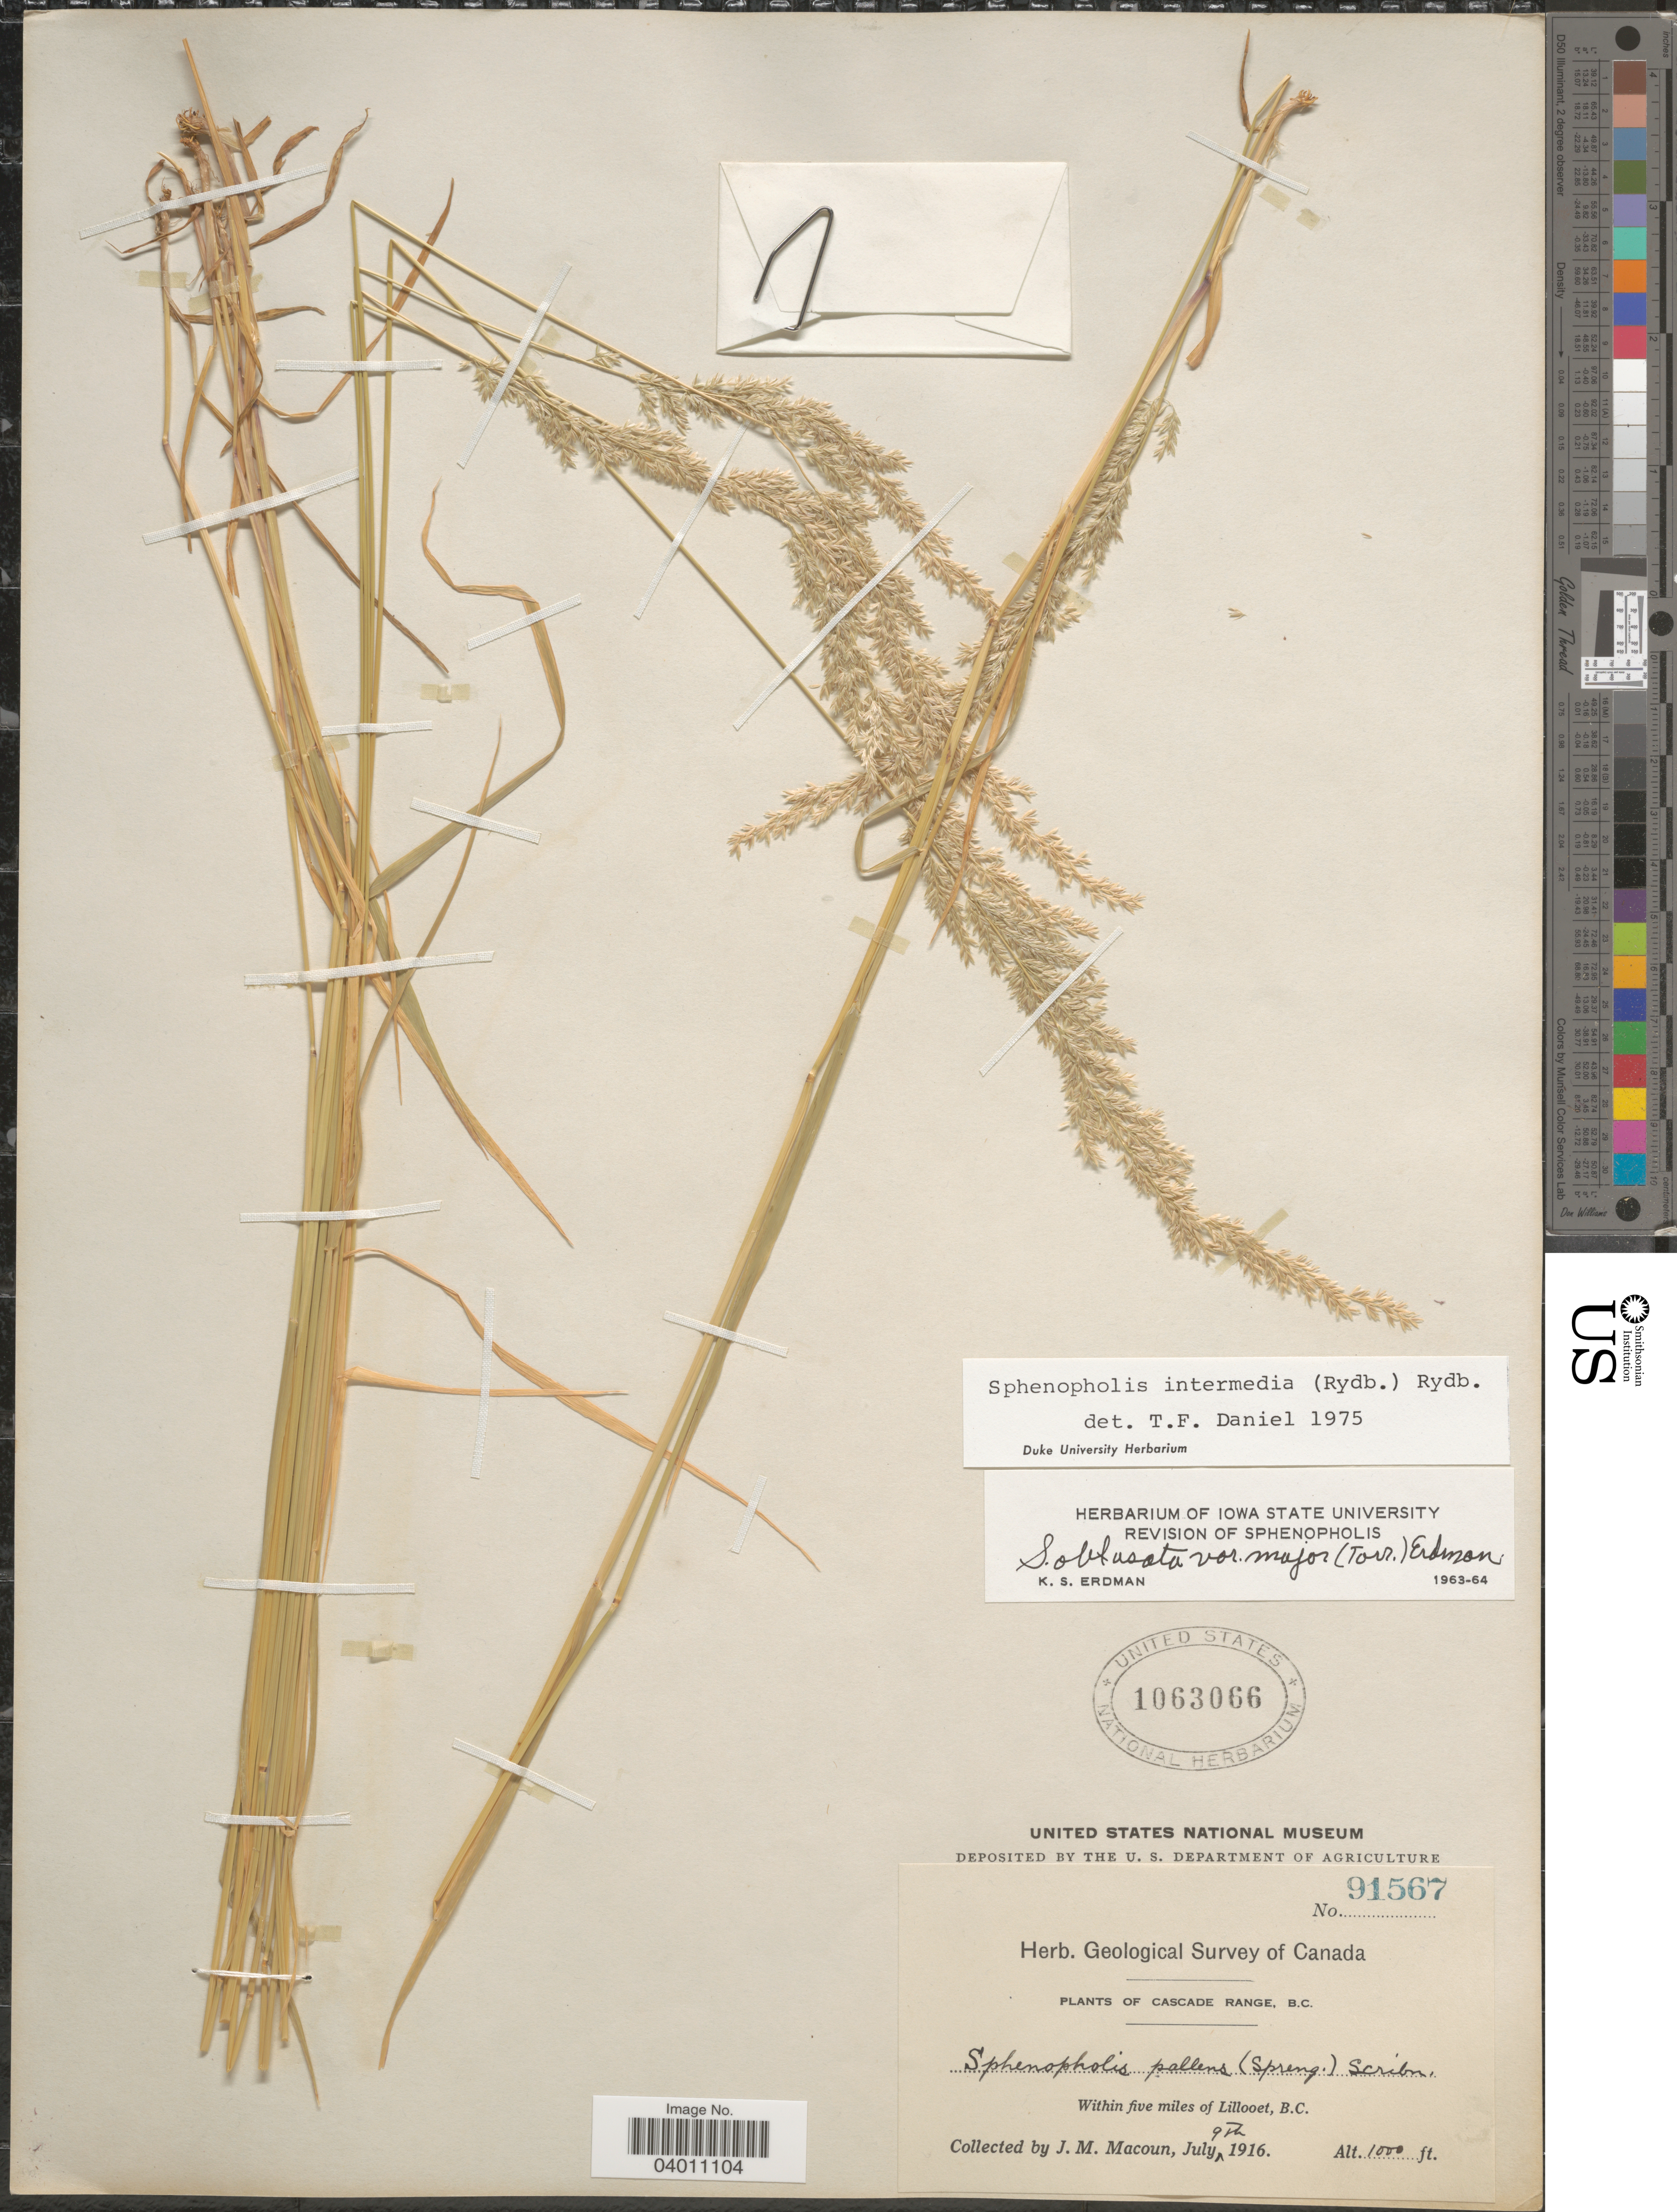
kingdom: Plantae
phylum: Tracheophyta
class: Liliopsida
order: Poales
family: Poaceae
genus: Sphenopholis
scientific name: Sphenopholis intermedia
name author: (Rydb.) Rydb.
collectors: J. M. Macoun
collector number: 91567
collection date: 1916-07-09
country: Canada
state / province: British Columbia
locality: Cascade Range. Within five miles of Lillooet.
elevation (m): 305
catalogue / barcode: US 1063066